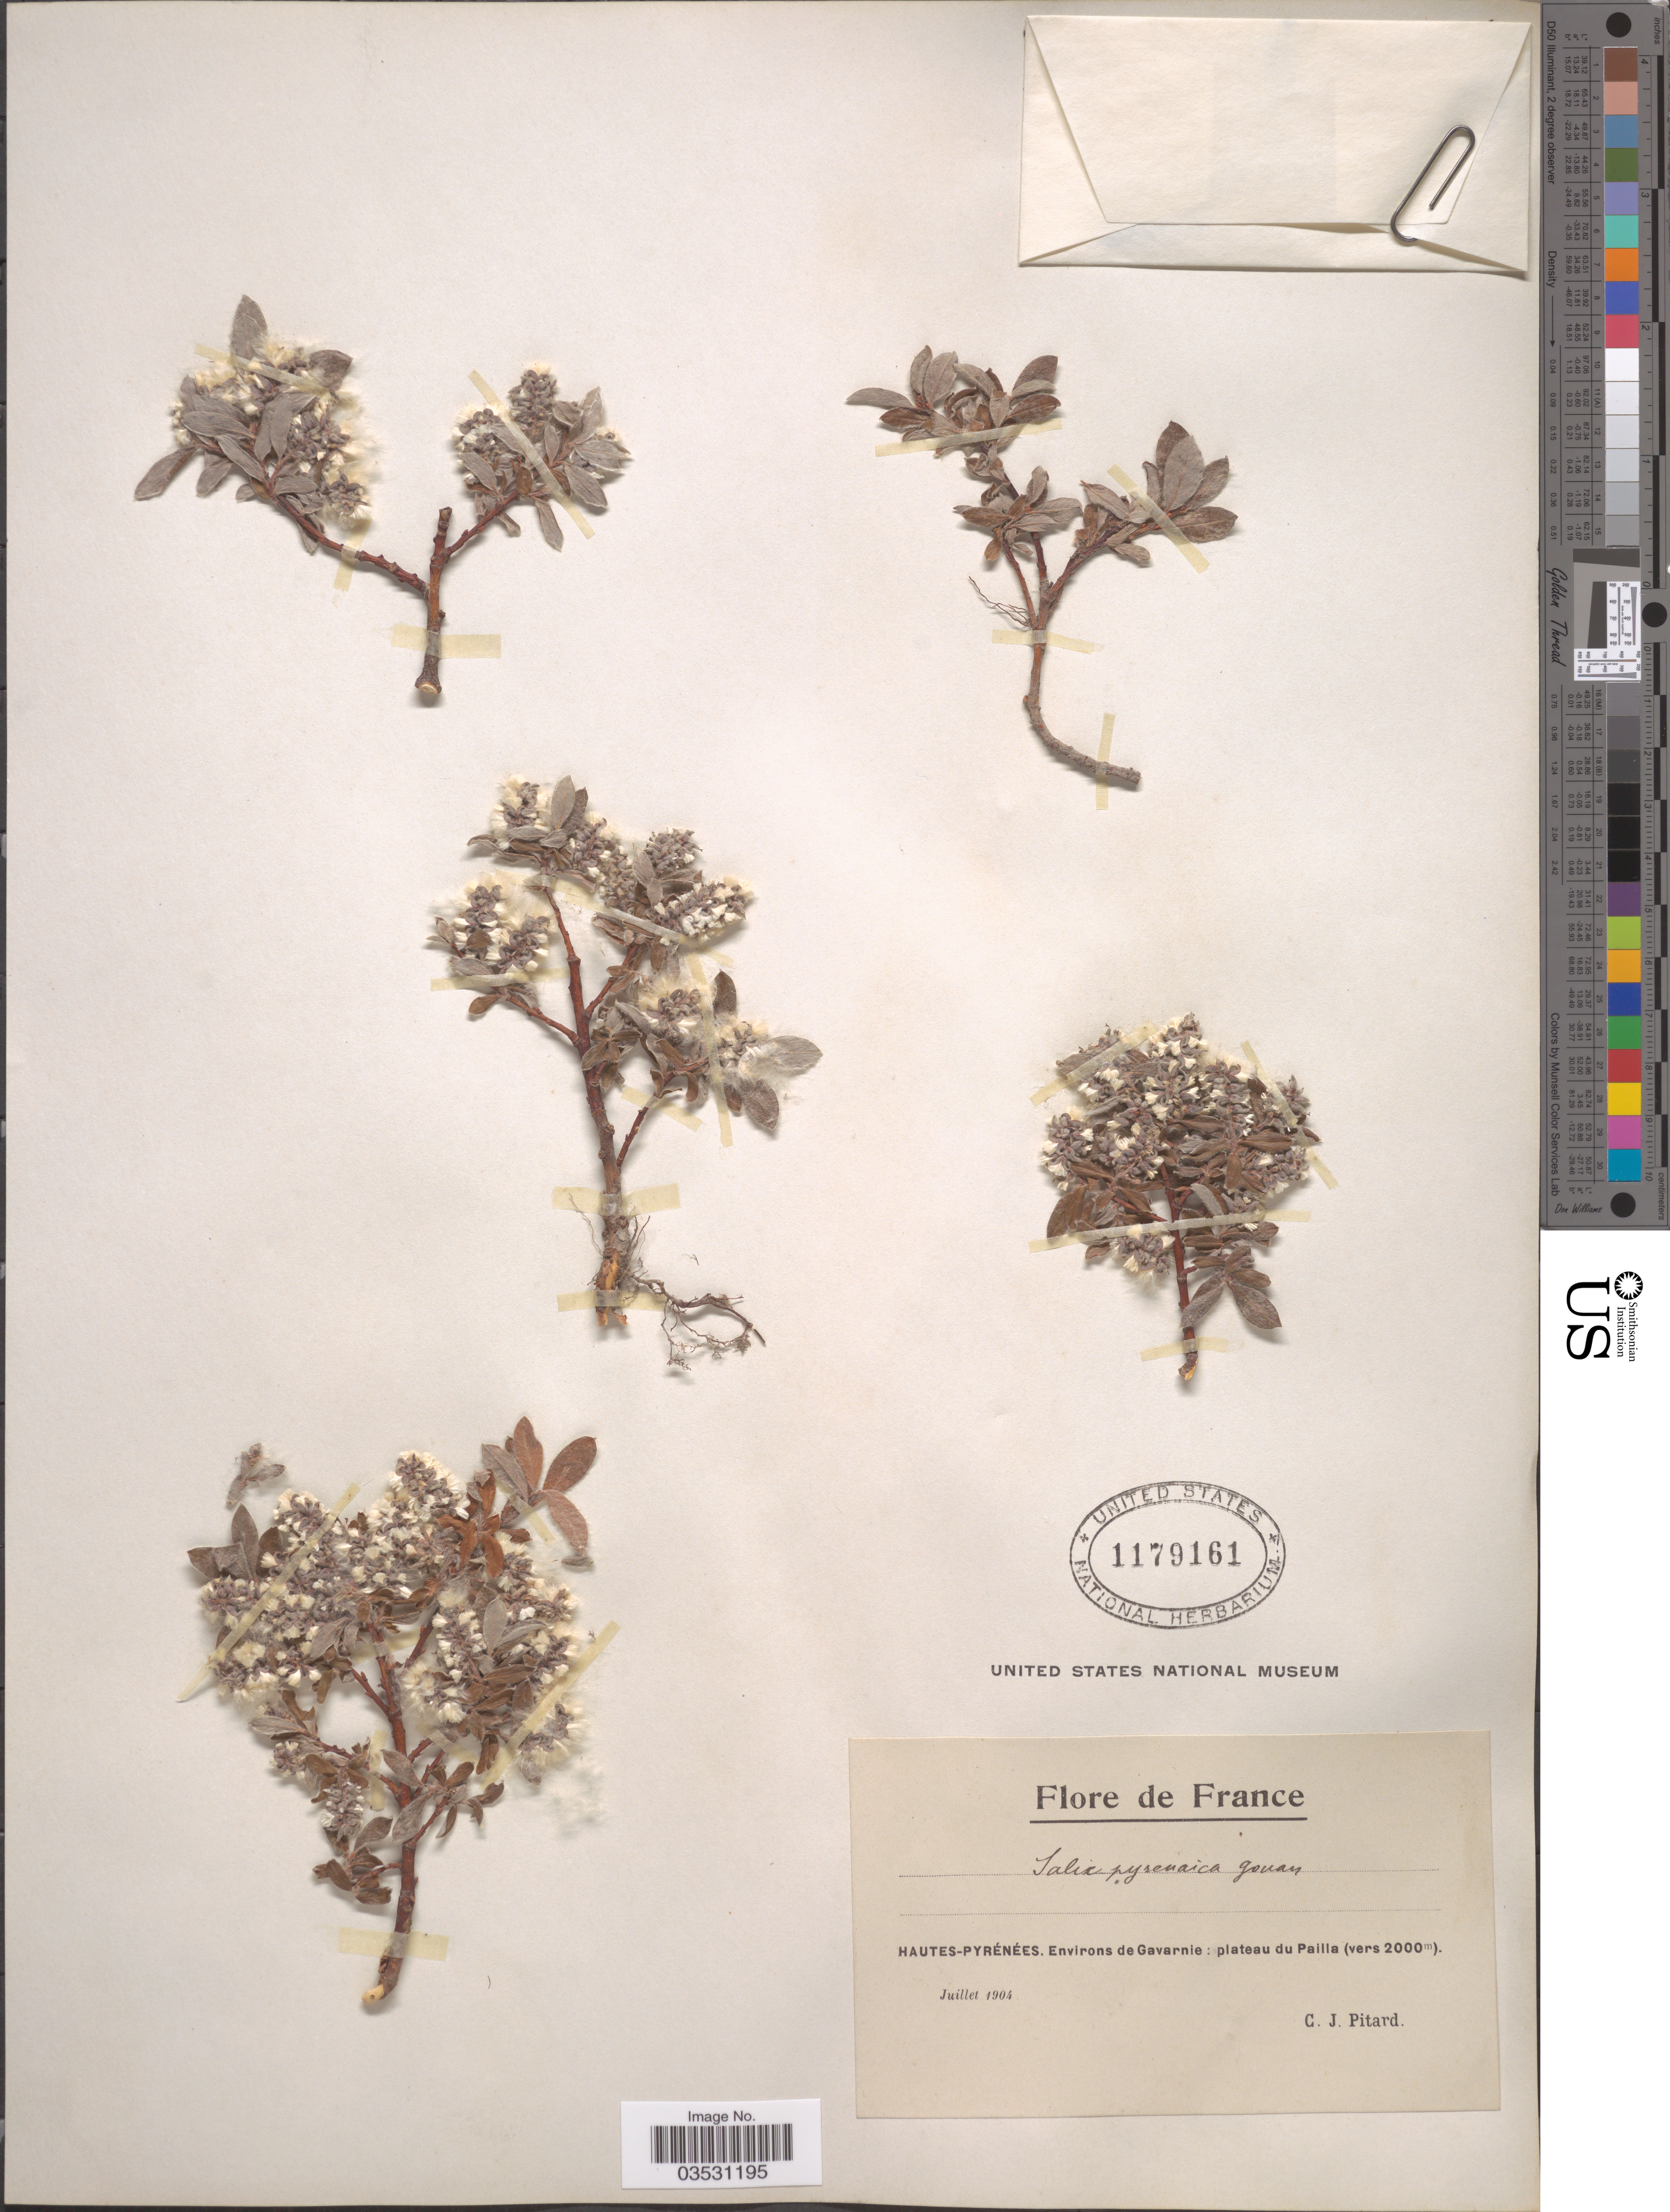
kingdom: Plantae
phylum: Tracheophyta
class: Magnoliopsida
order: Malpighiales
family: Salicaceae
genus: Salix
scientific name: Salix pyrenaica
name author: Gouan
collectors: C. Pitard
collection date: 1904-07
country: France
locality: Hautes-Pyrénées. Environs de Gavarnie: plateau du Pailla.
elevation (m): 2000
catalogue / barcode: US 1179161